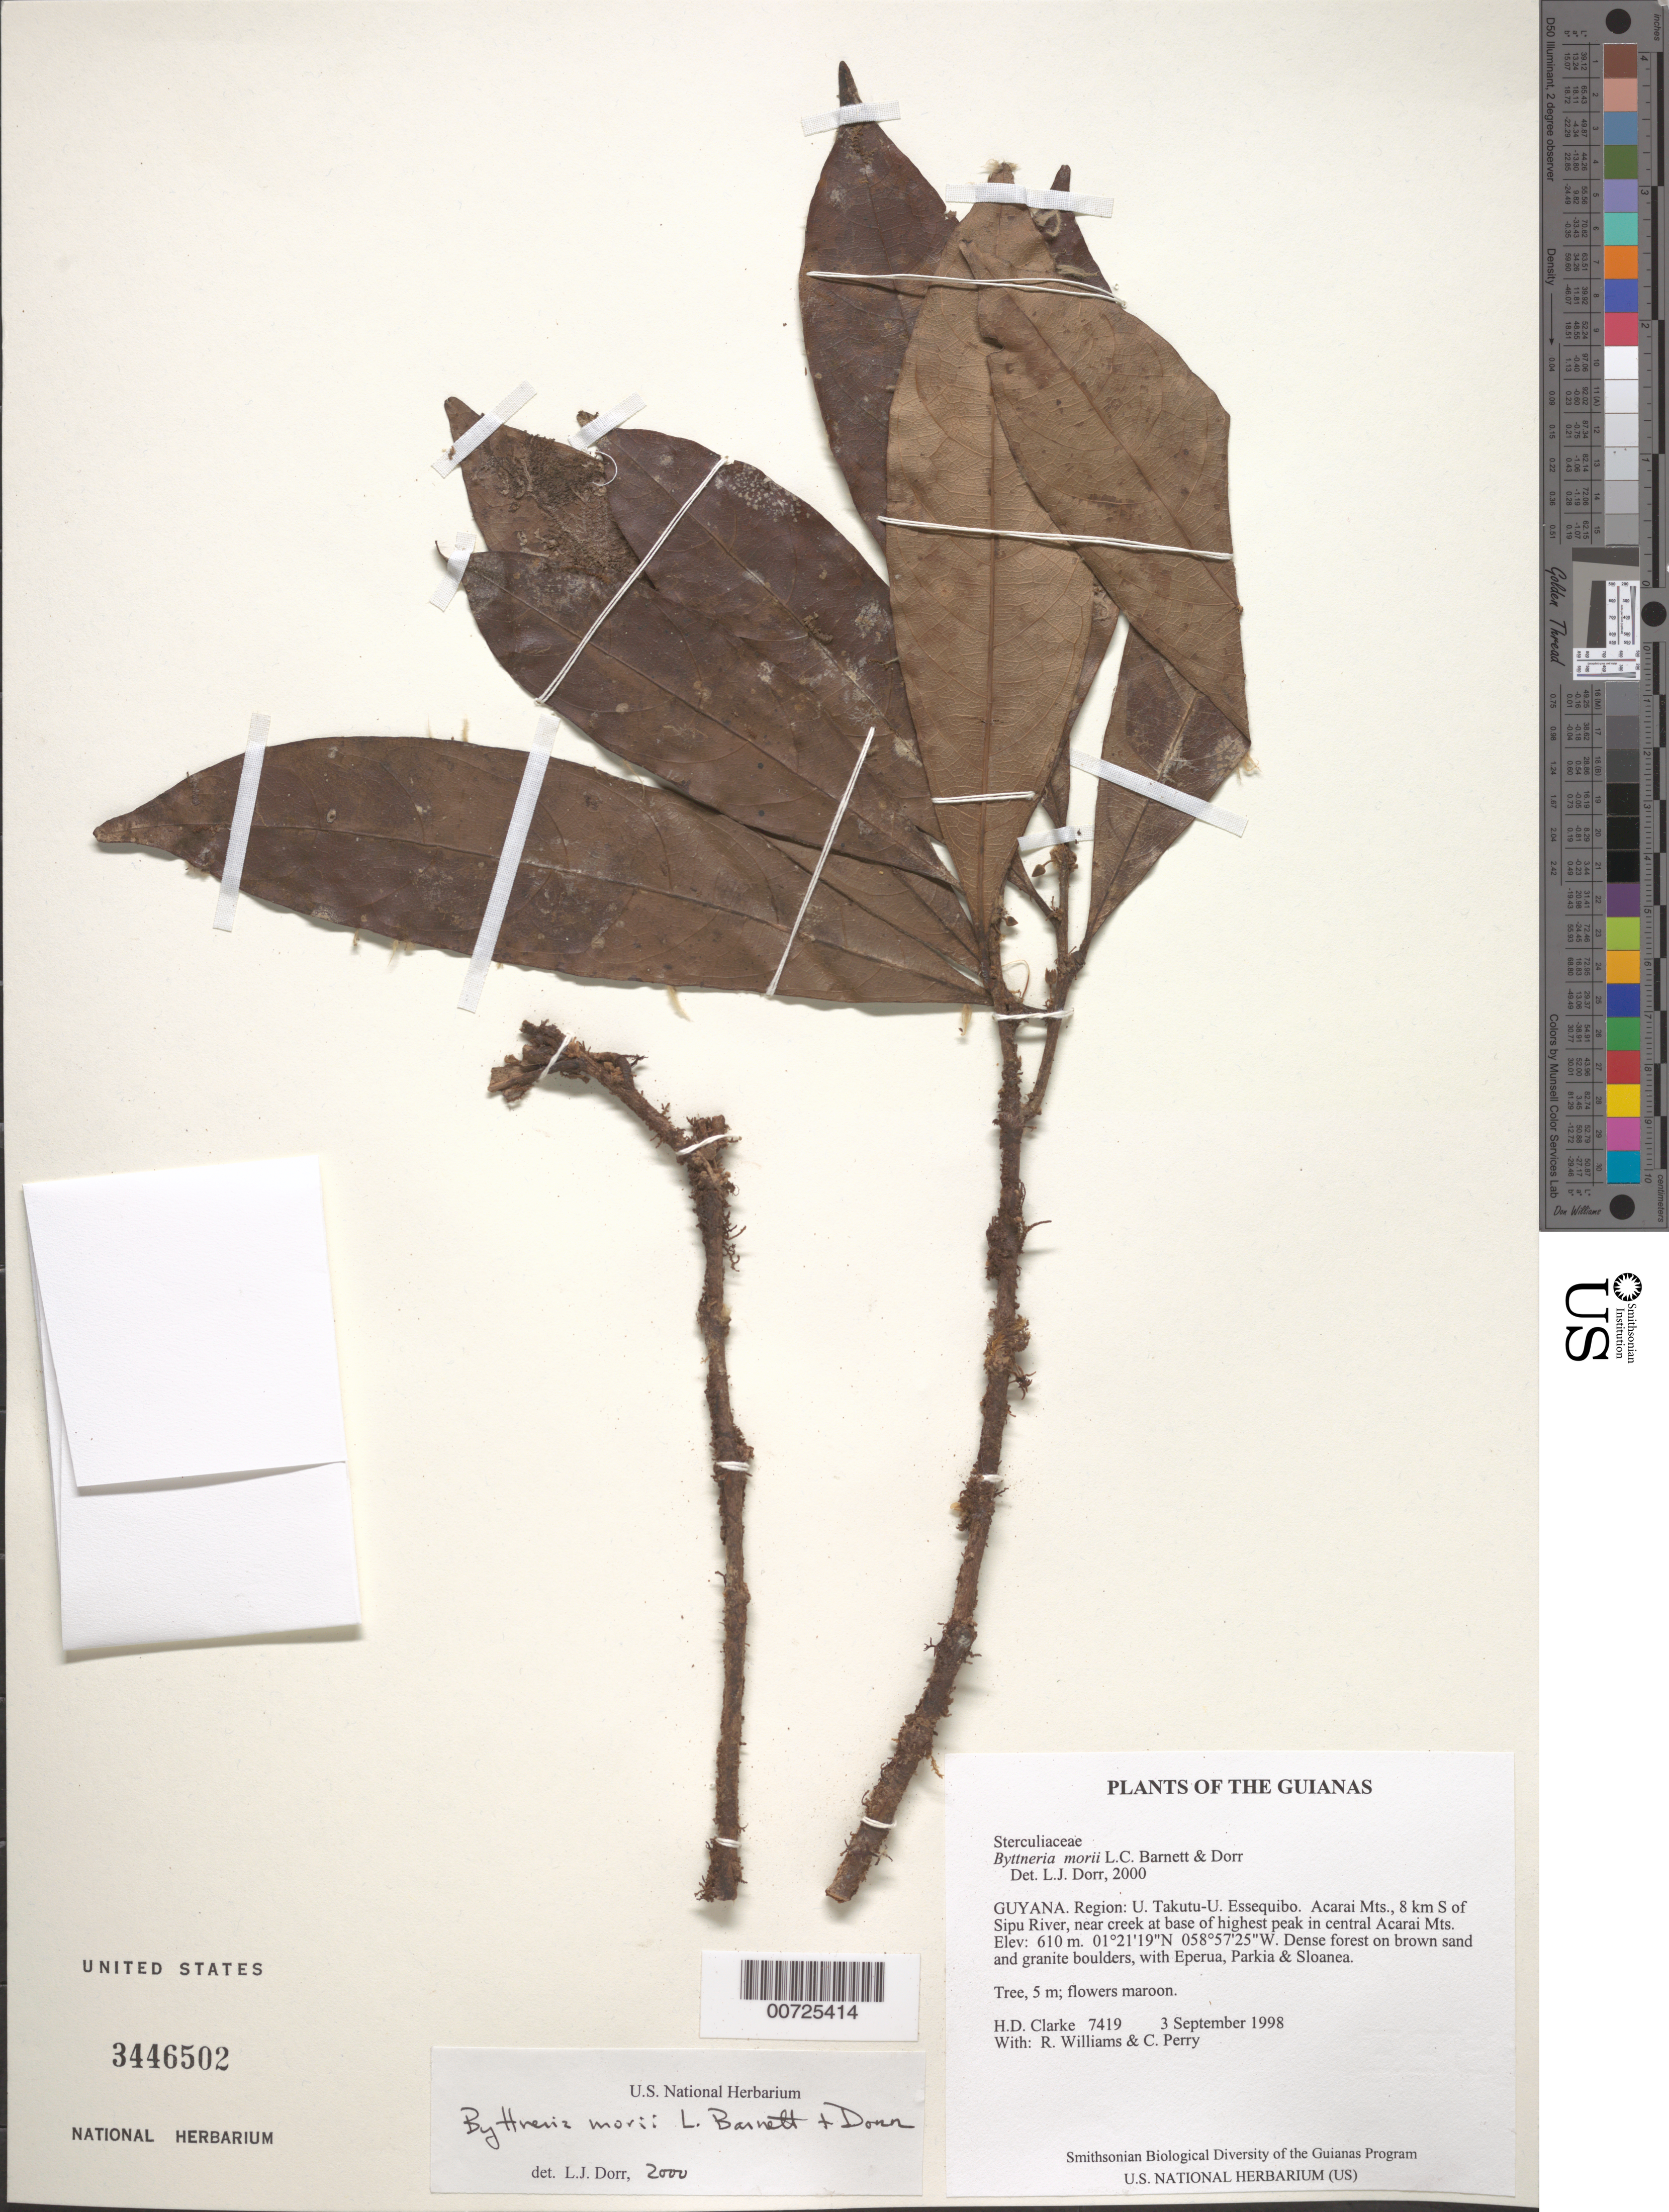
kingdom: Plantae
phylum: Tracheophyta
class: Magnoliopsida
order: Malvales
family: Malvaceae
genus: Byttneria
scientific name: Byttneria morii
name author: L.C. Barnett & Dorr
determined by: Dorr, L. J., (BOT), Smithsonian Institution - National Museum of Natural History (UNITED STATES)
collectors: H. D. Clarke, R. Williams & C. Perry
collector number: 7419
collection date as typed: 3 September 1998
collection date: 1998-09-03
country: Guyana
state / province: U. Takutu-U. Essequibo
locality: Acarai Mts., 8 km S of Sipu River, near creek at base of highest peak in central Acarai Mts.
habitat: Dense forest on brown sand and granite boulders, with Eperua, Parkia & Sloanea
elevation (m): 610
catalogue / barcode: US 3446502